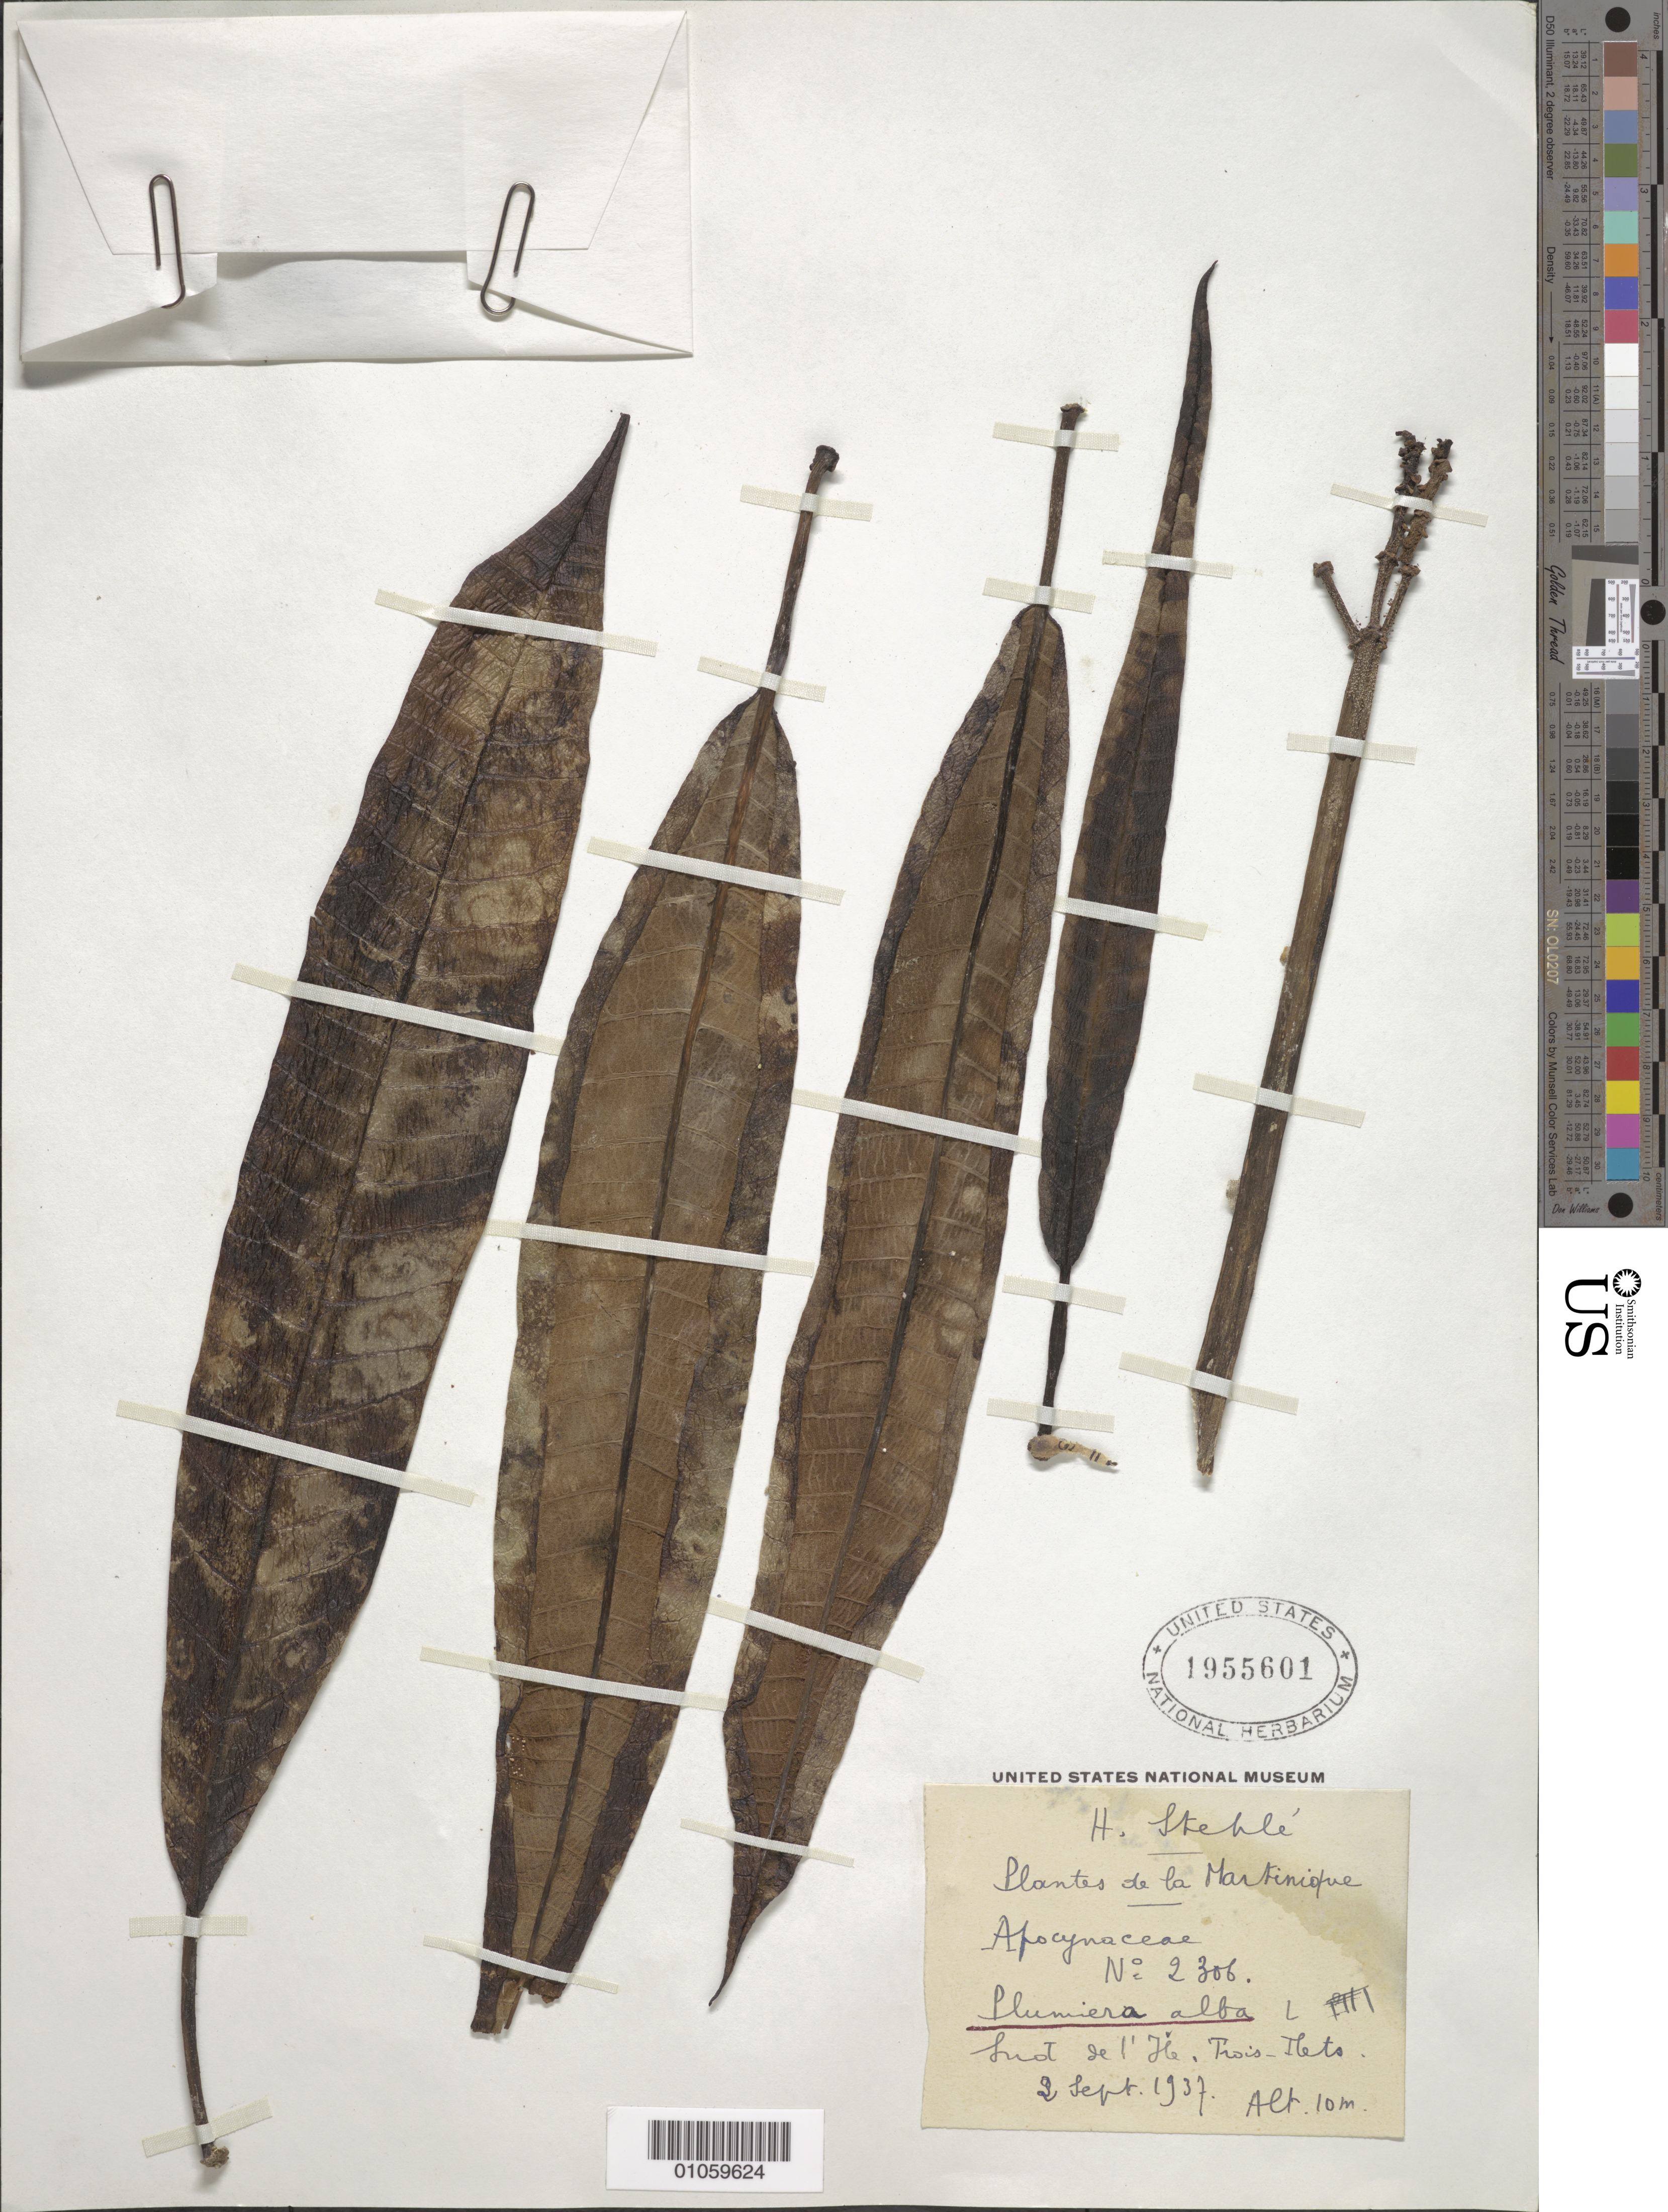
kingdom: Plantae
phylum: Tracheophyta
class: Magnoliopsida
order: Gentianales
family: Apocynaceae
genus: Plumeria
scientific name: Plumeria alba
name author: L.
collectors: H. Stehlé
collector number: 2306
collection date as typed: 02 Sep 1937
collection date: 1937-09-02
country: Martinique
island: Martinique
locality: Sud de l'Ile, Trois-Ilets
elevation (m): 10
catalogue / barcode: US 1955601